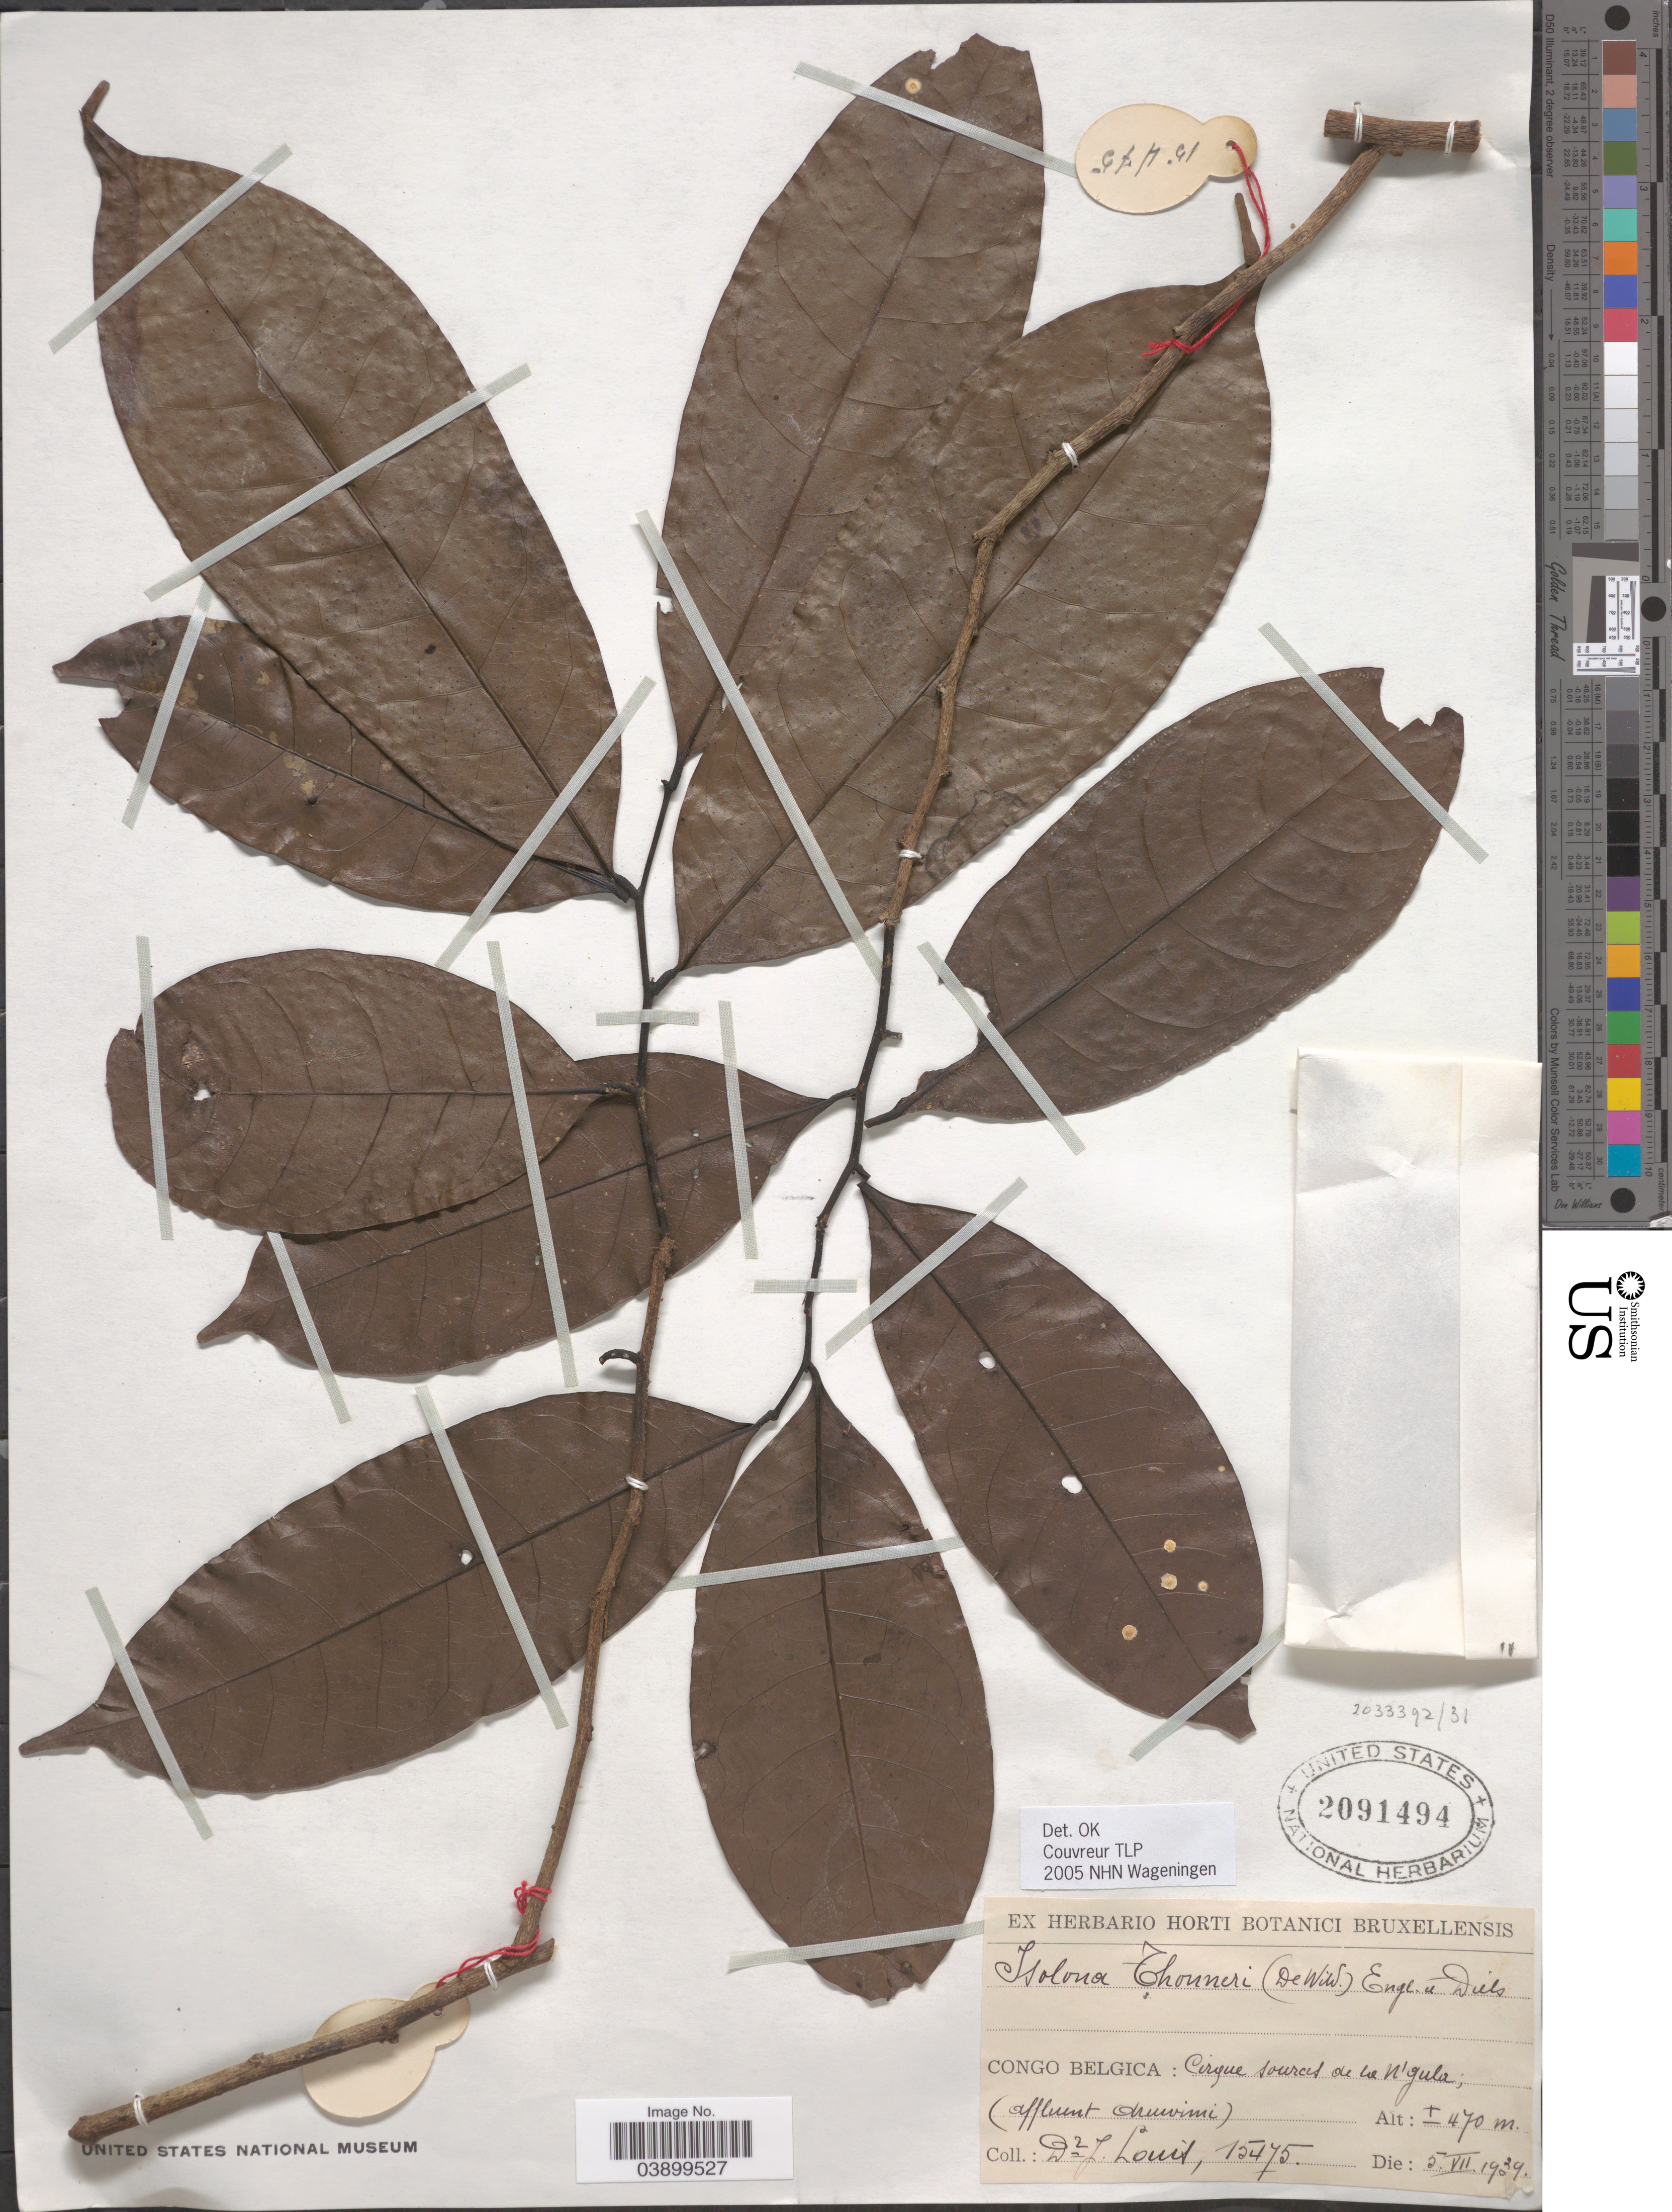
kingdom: Plantae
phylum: Tracheophyta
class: Magnoliopsida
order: Magnoliales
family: Annonaceae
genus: Isolona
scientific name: Isolona thonneri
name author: Engl. & Diels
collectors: J. Louis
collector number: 15475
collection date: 1939-08-05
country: Congo, Democratic Republic of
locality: Congo Belgica: Cirque sources de la N'gula; (affluent Aruwimi).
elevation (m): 470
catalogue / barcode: US 2091494